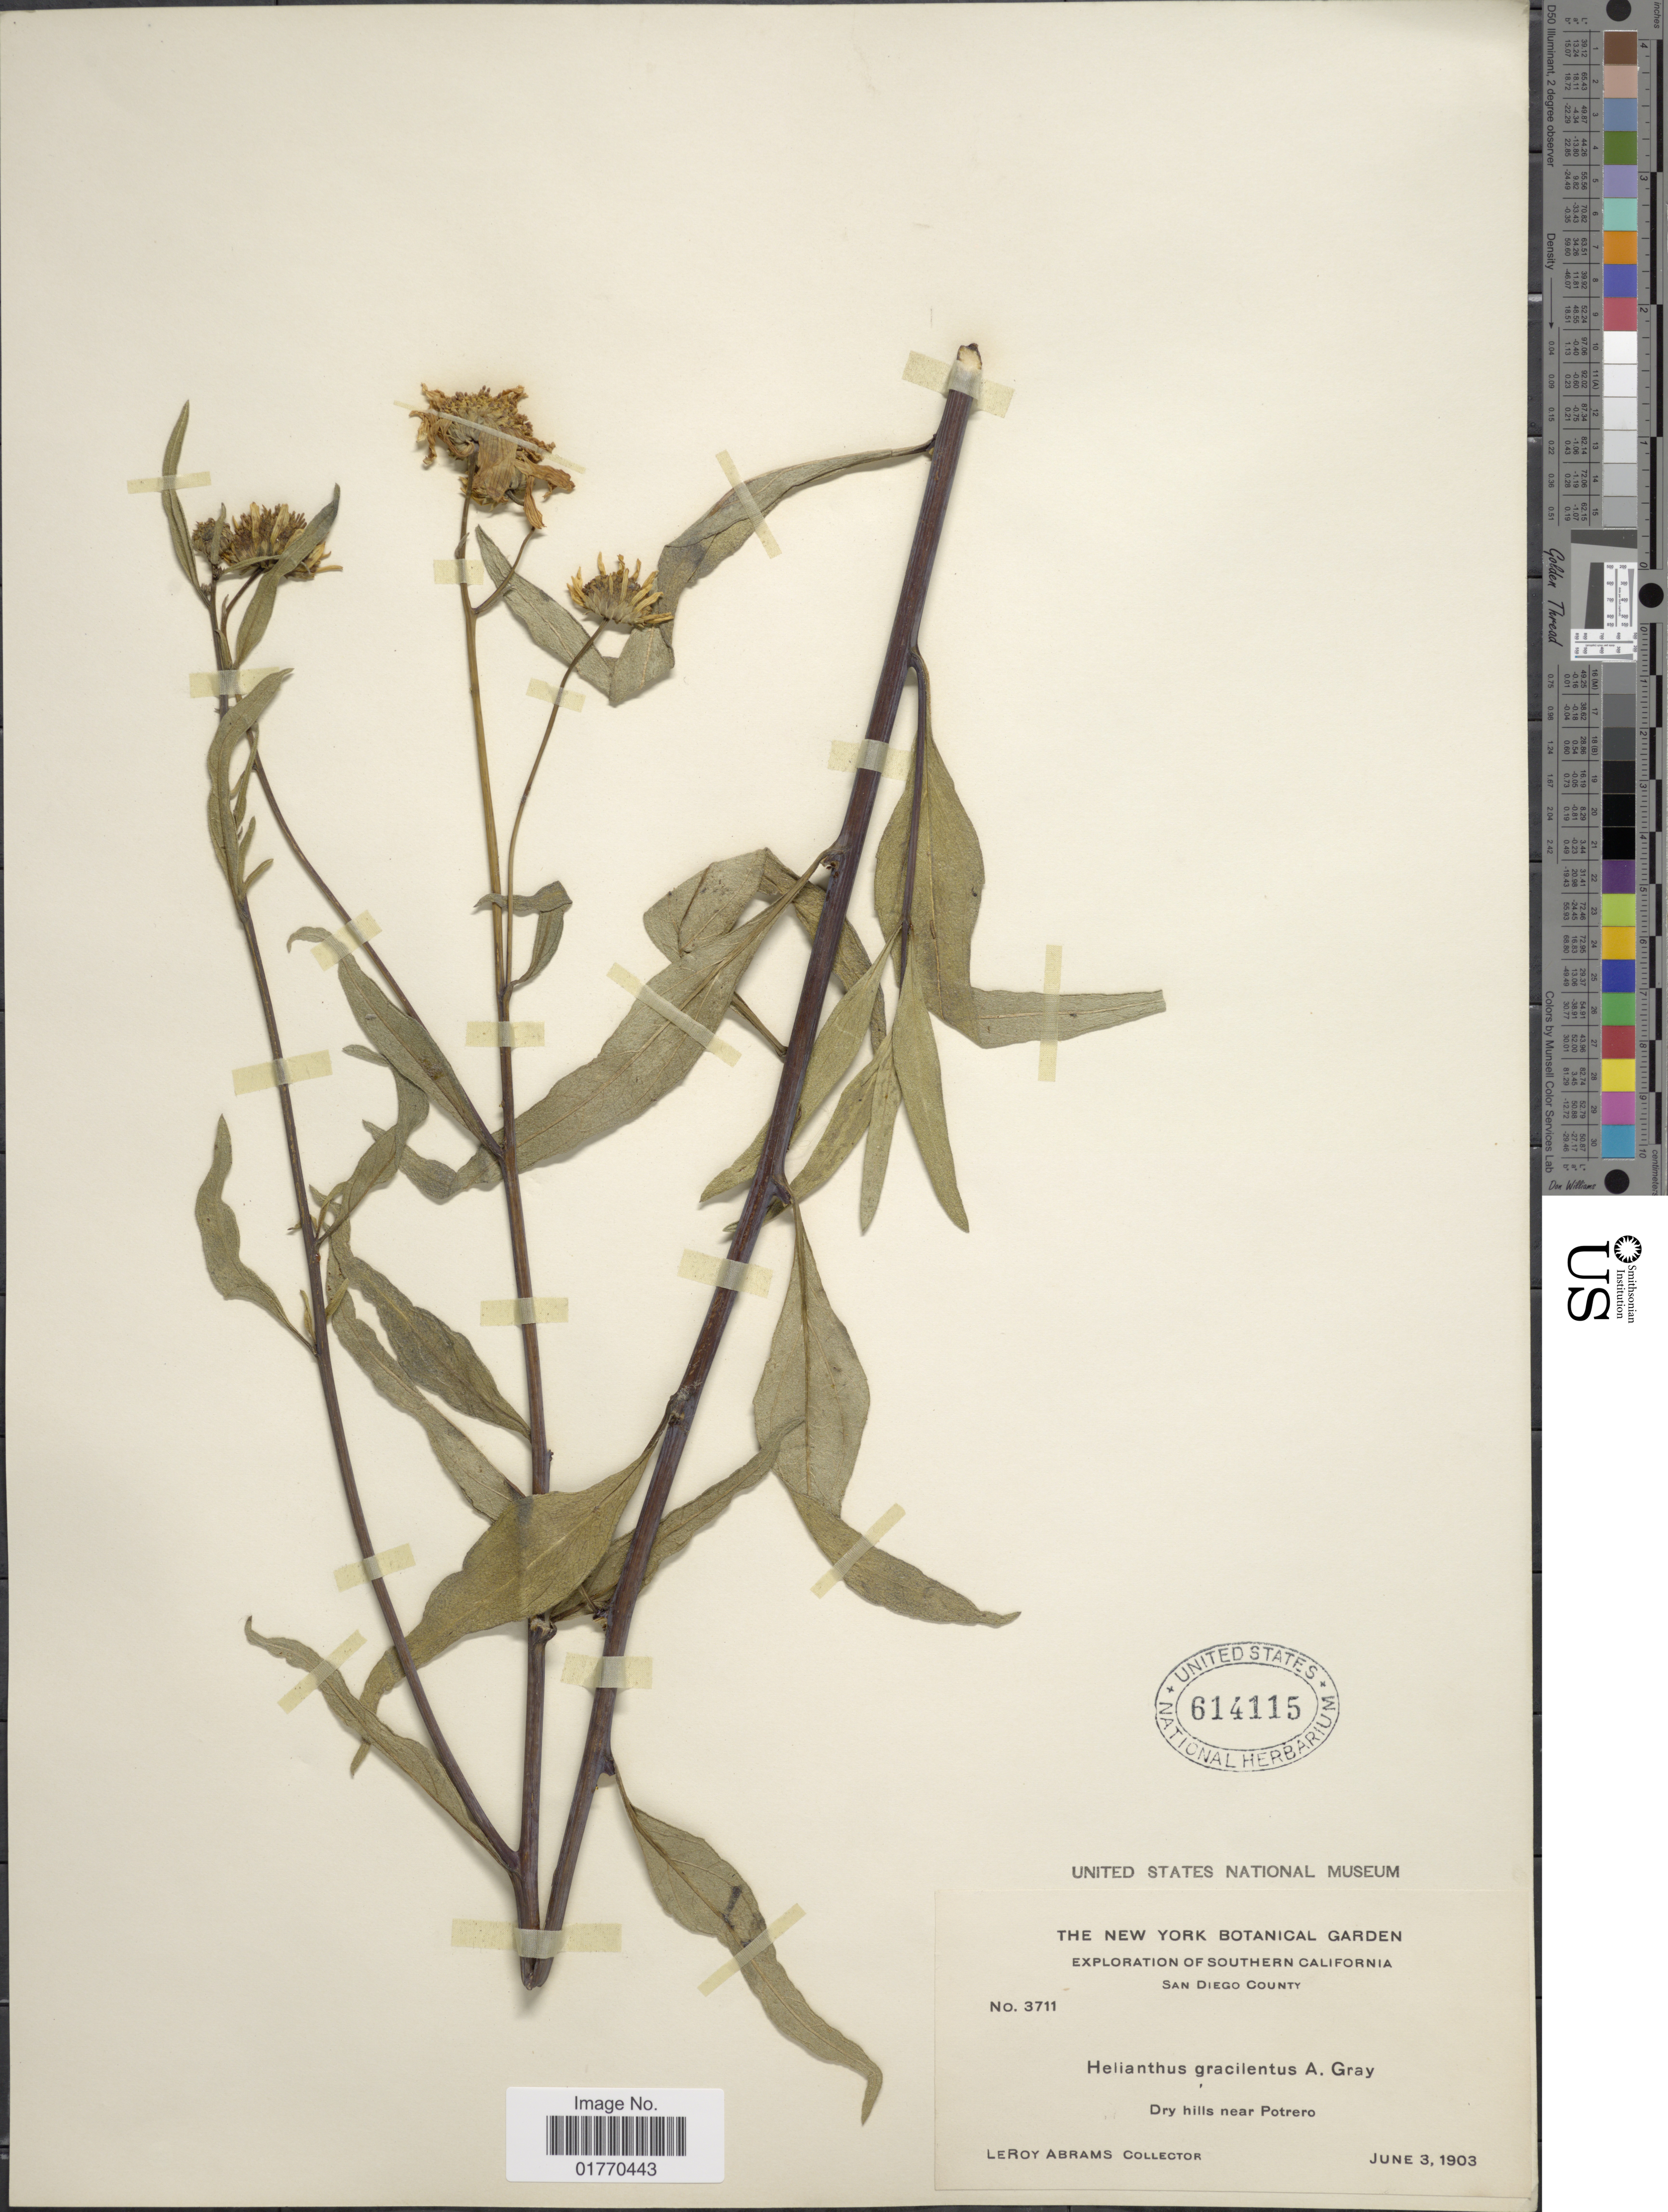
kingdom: Plantae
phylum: Tracheophyta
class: Magnoliopsida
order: Asterales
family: Asteraceae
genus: Helianthus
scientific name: Helianthus gracilentus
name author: A. Gray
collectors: L. Abrams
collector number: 3711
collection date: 1903-06-03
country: United States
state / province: California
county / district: San Diego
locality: Southern California, San Diego County, Dry hills near Potrero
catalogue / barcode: US 614115